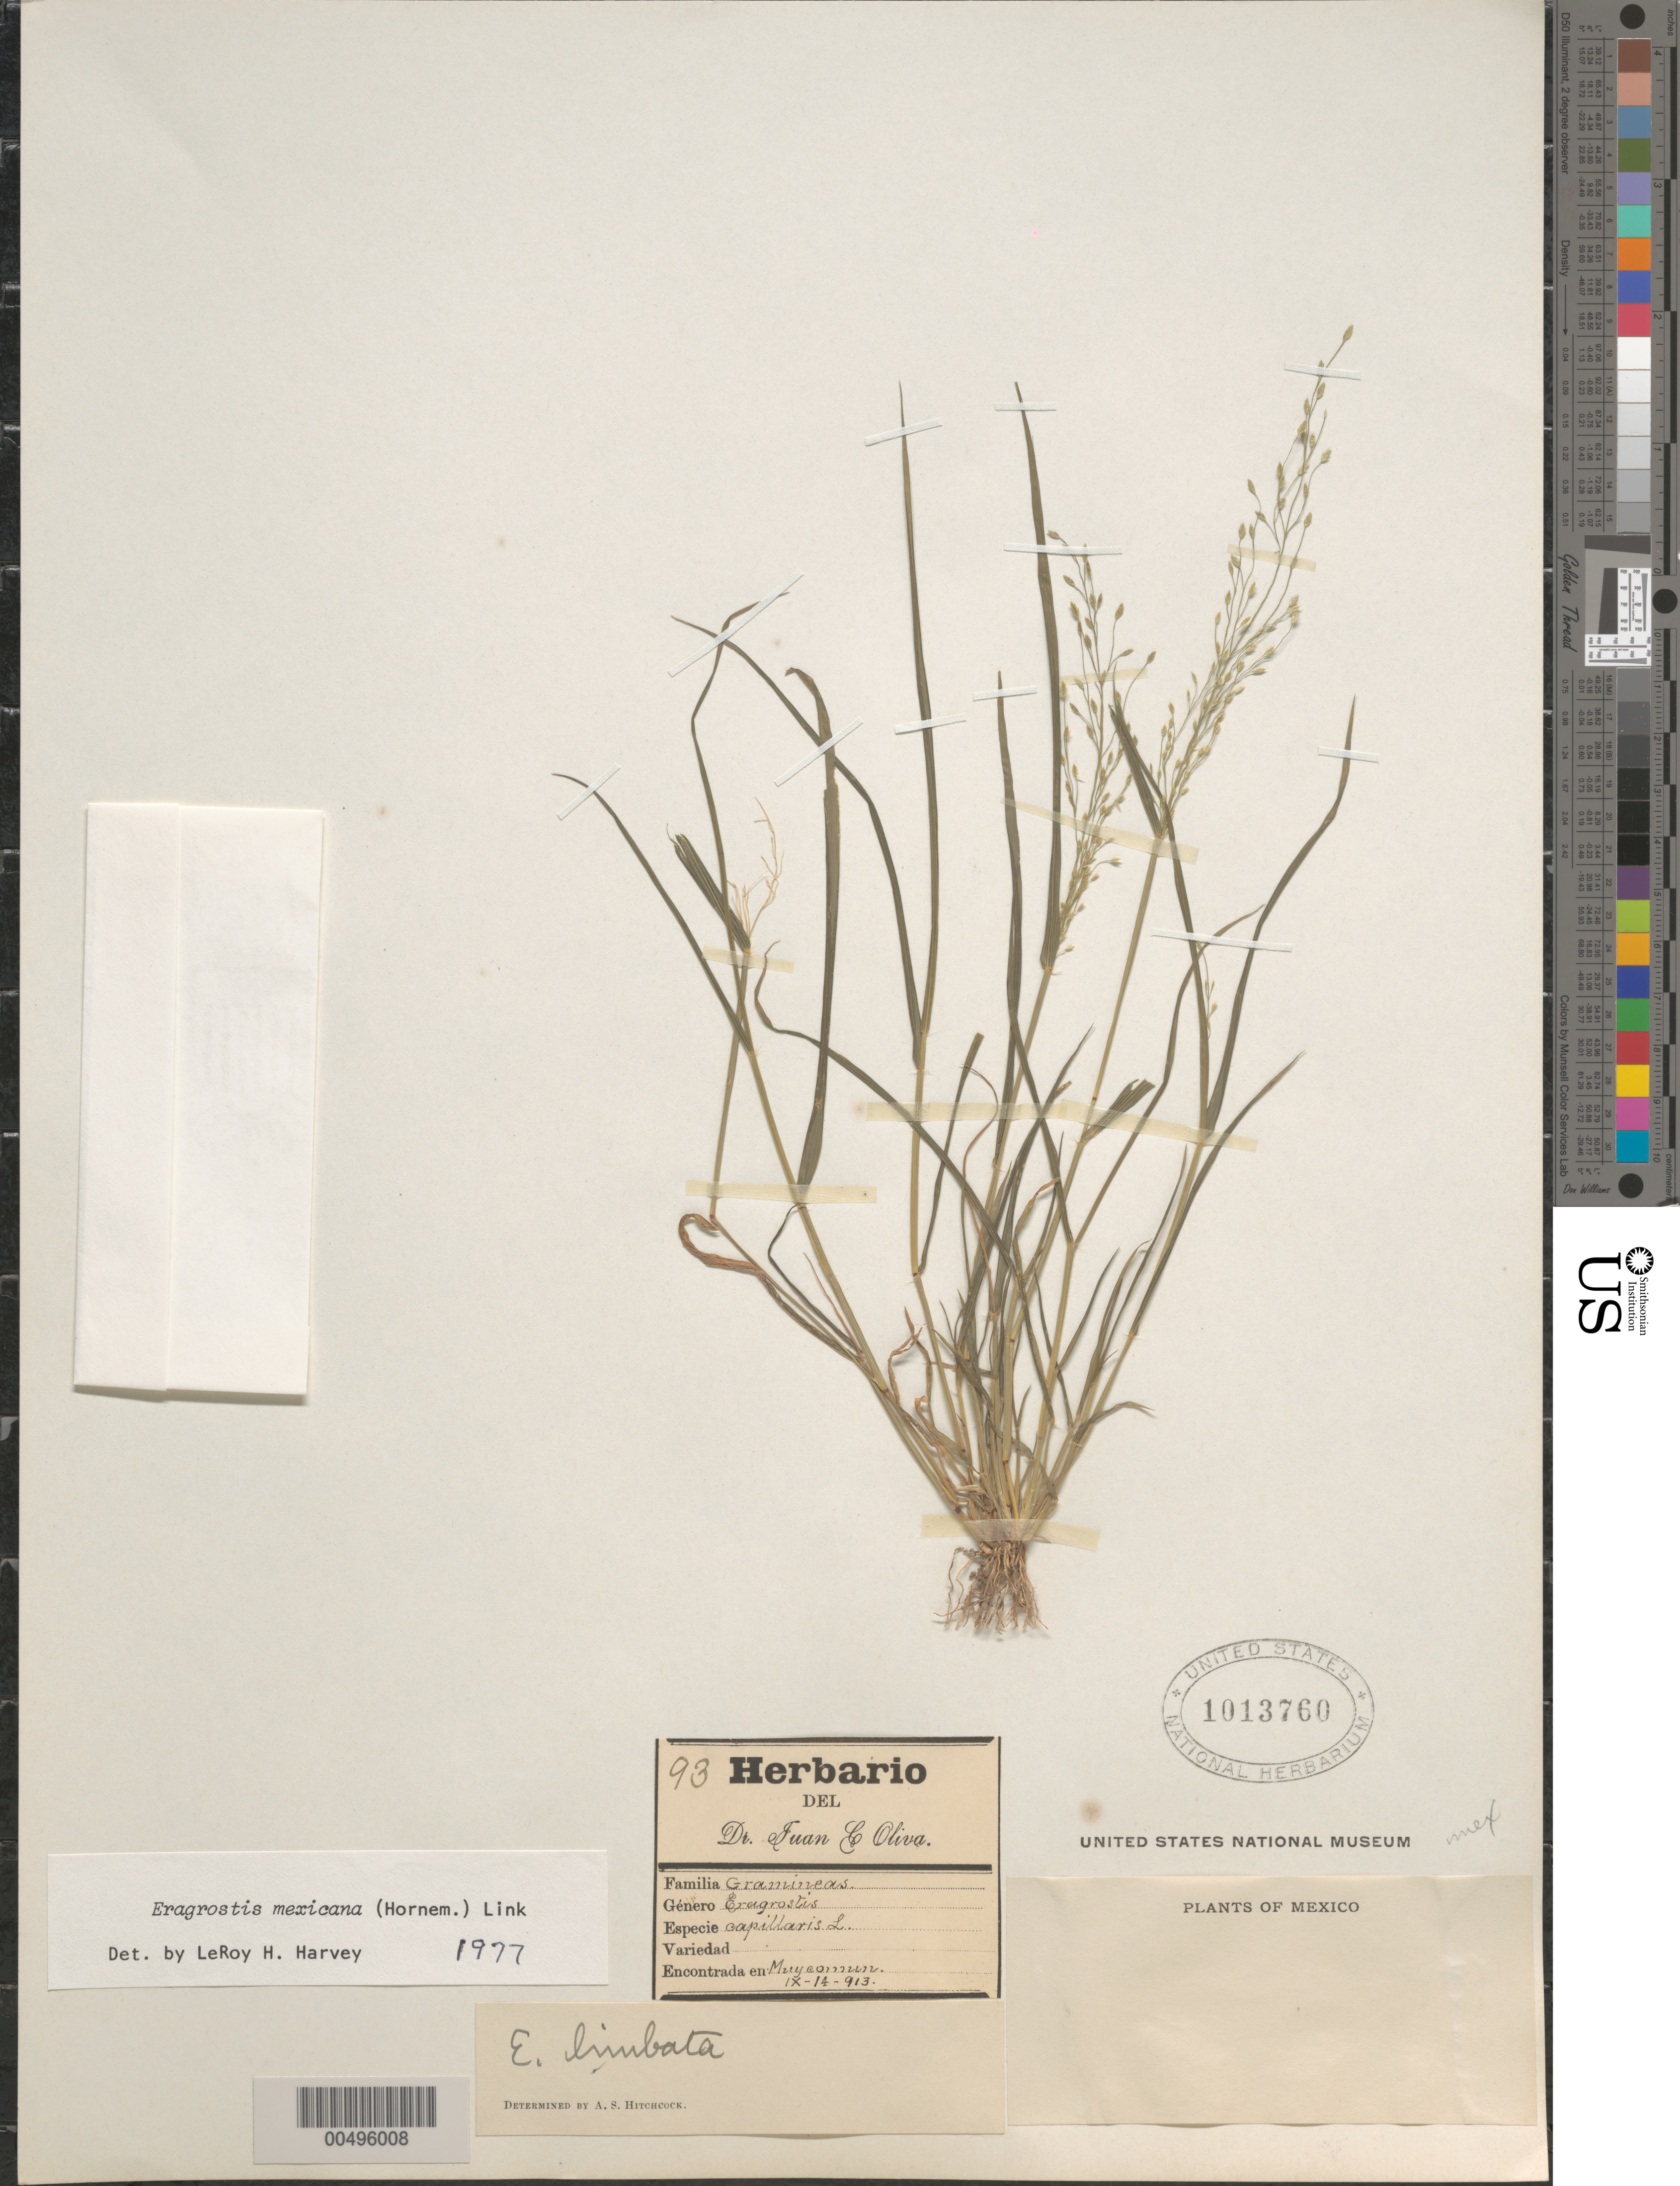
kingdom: Plantae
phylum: Tracheophyta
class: Liliopsida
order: Poales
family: Poaceae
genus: Eragrostis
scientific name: Eragrostis mexicana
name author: (Hornem.) Link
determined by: Harvey, L. H.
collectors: J. C. Oliva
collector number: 93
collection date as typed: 14 Sep 1913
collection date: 1913-09-14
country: Mexico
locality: Muyeomum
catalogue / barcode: US 1013760